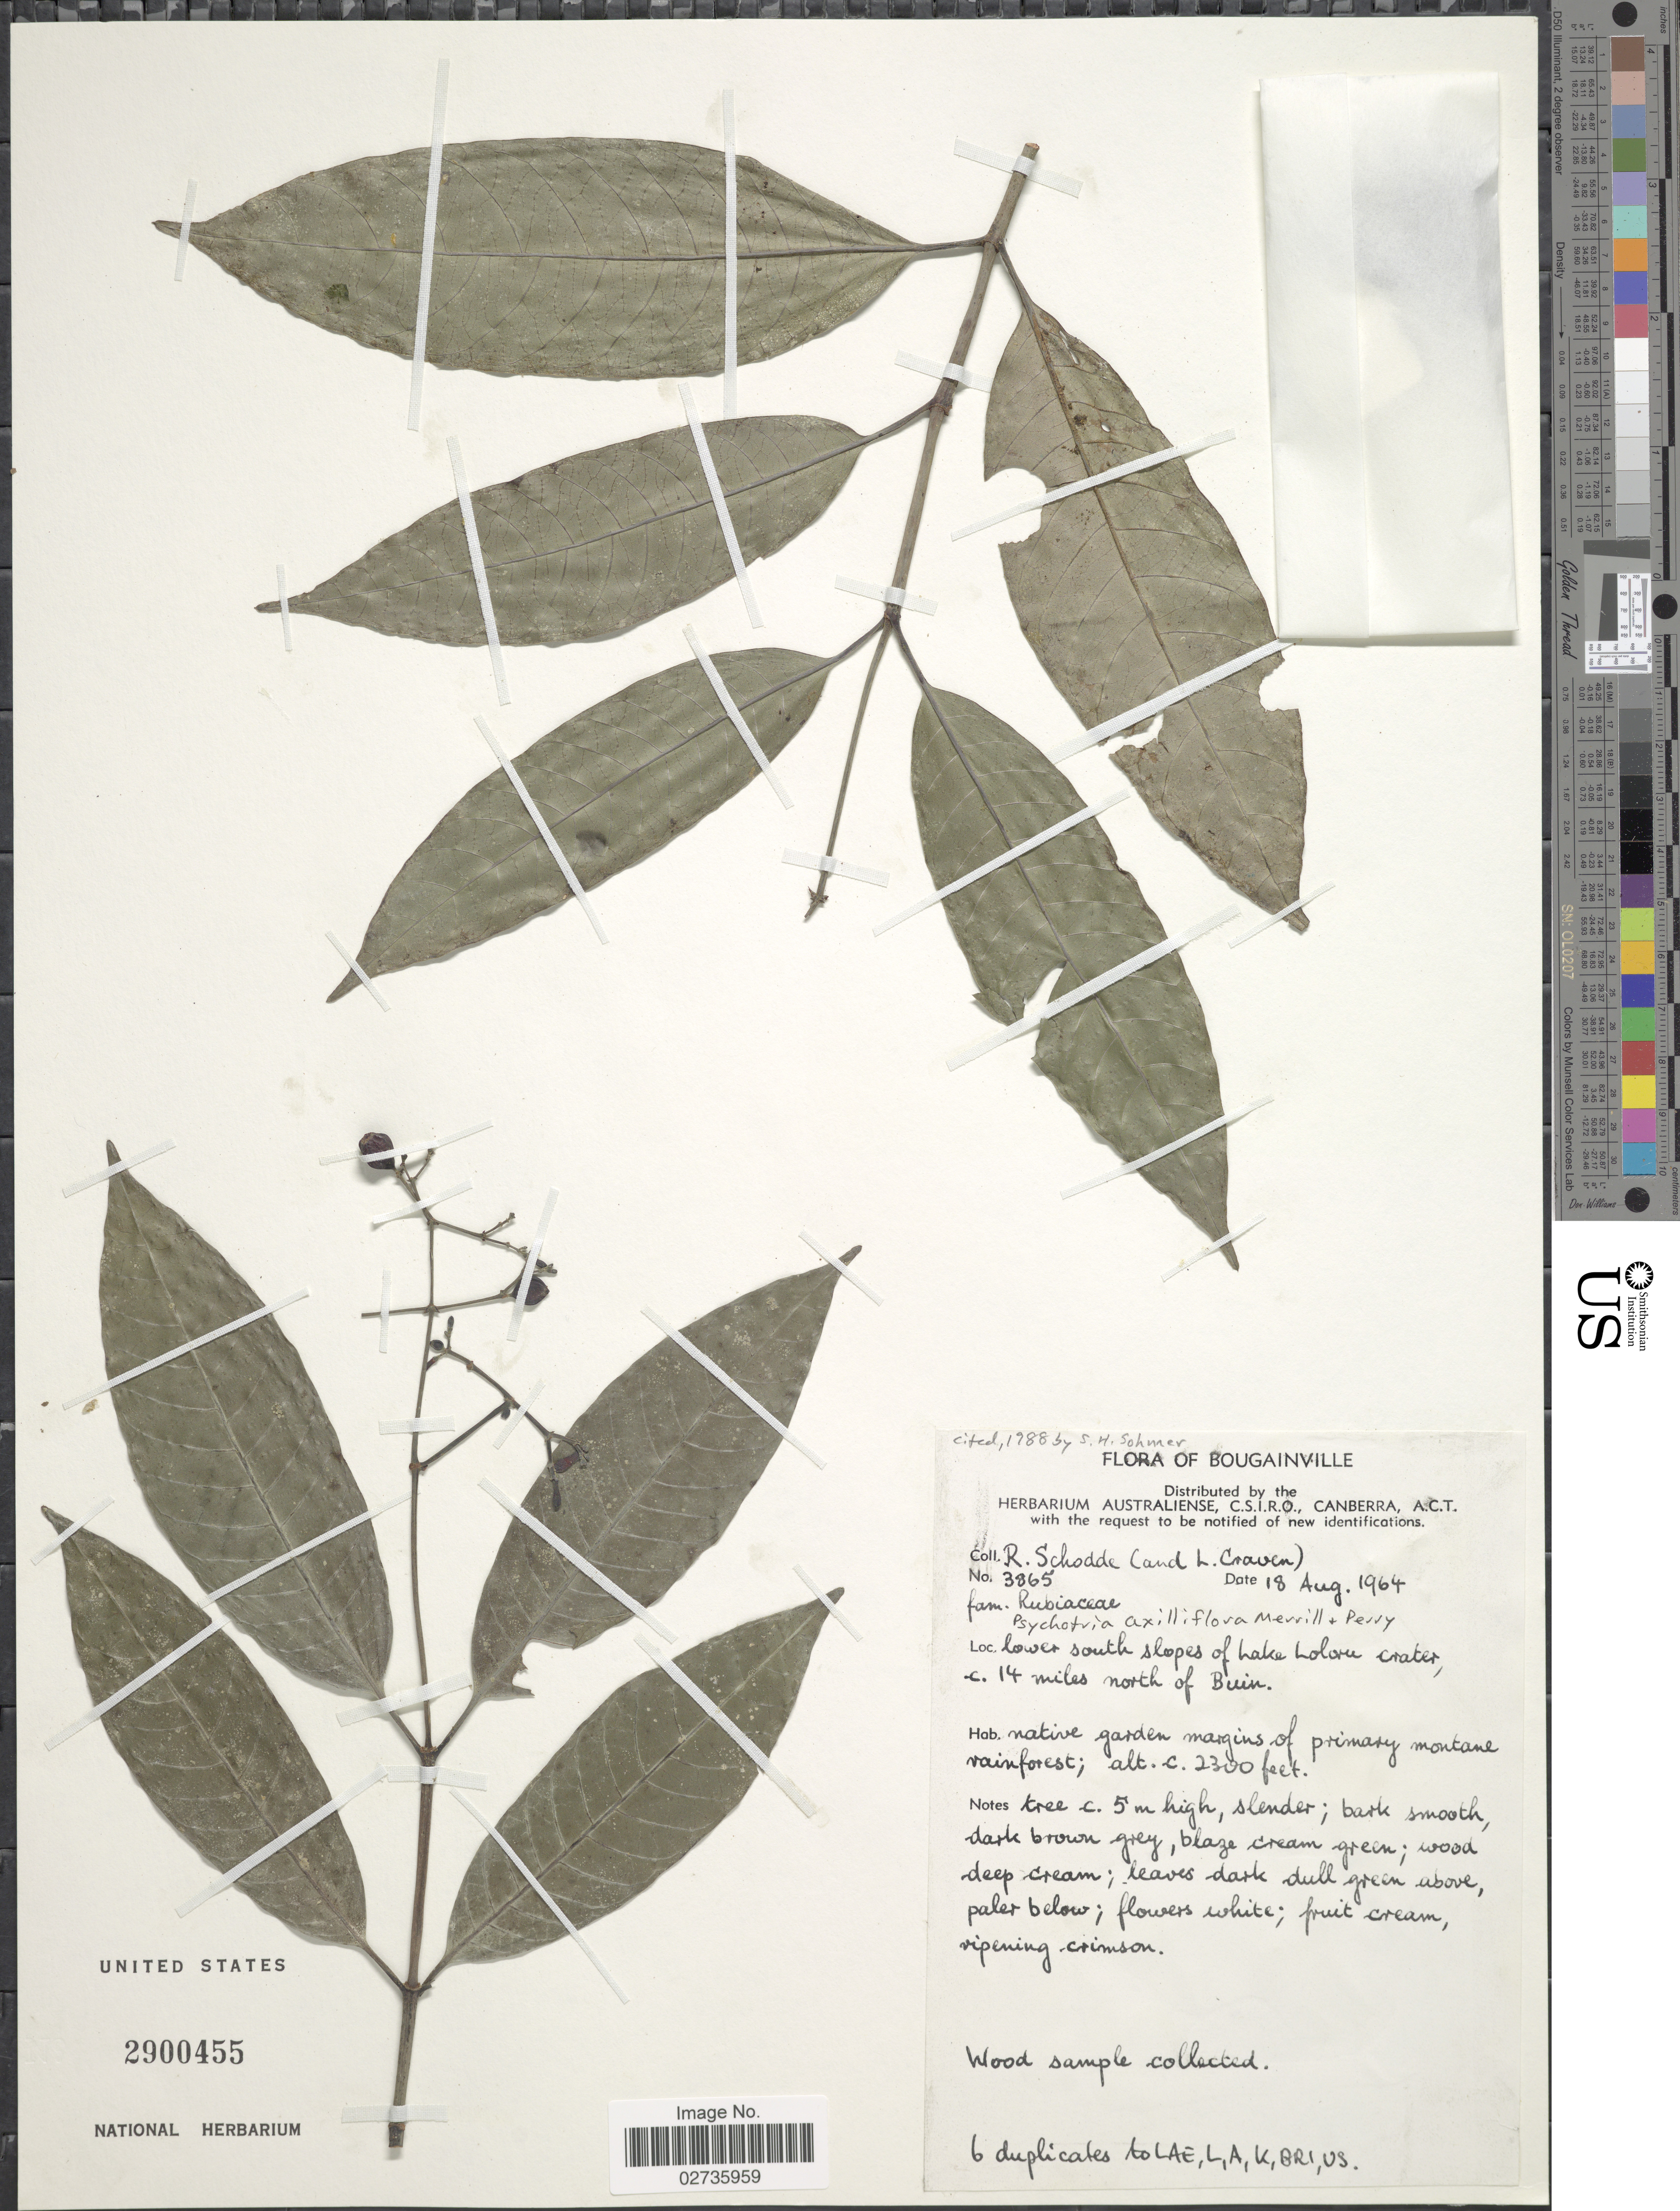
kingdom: Plantae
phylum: Tracheophyta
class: Magnoliopsida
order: Gentianales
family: Rubiaceae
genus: Psychotria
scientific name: Psychotria axilliflora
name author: Merr. & L.M. Perry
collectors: R. Schodde & L. A. Craven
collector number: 3865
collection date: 1964-08-18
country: Papua New Guinea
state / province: Bougainville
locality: Lower south slopes of Lake Loloru crater, c. 14 miles north of Buin, native garden margins of primary montane rainforest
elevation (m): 701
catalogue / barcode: US 2900455